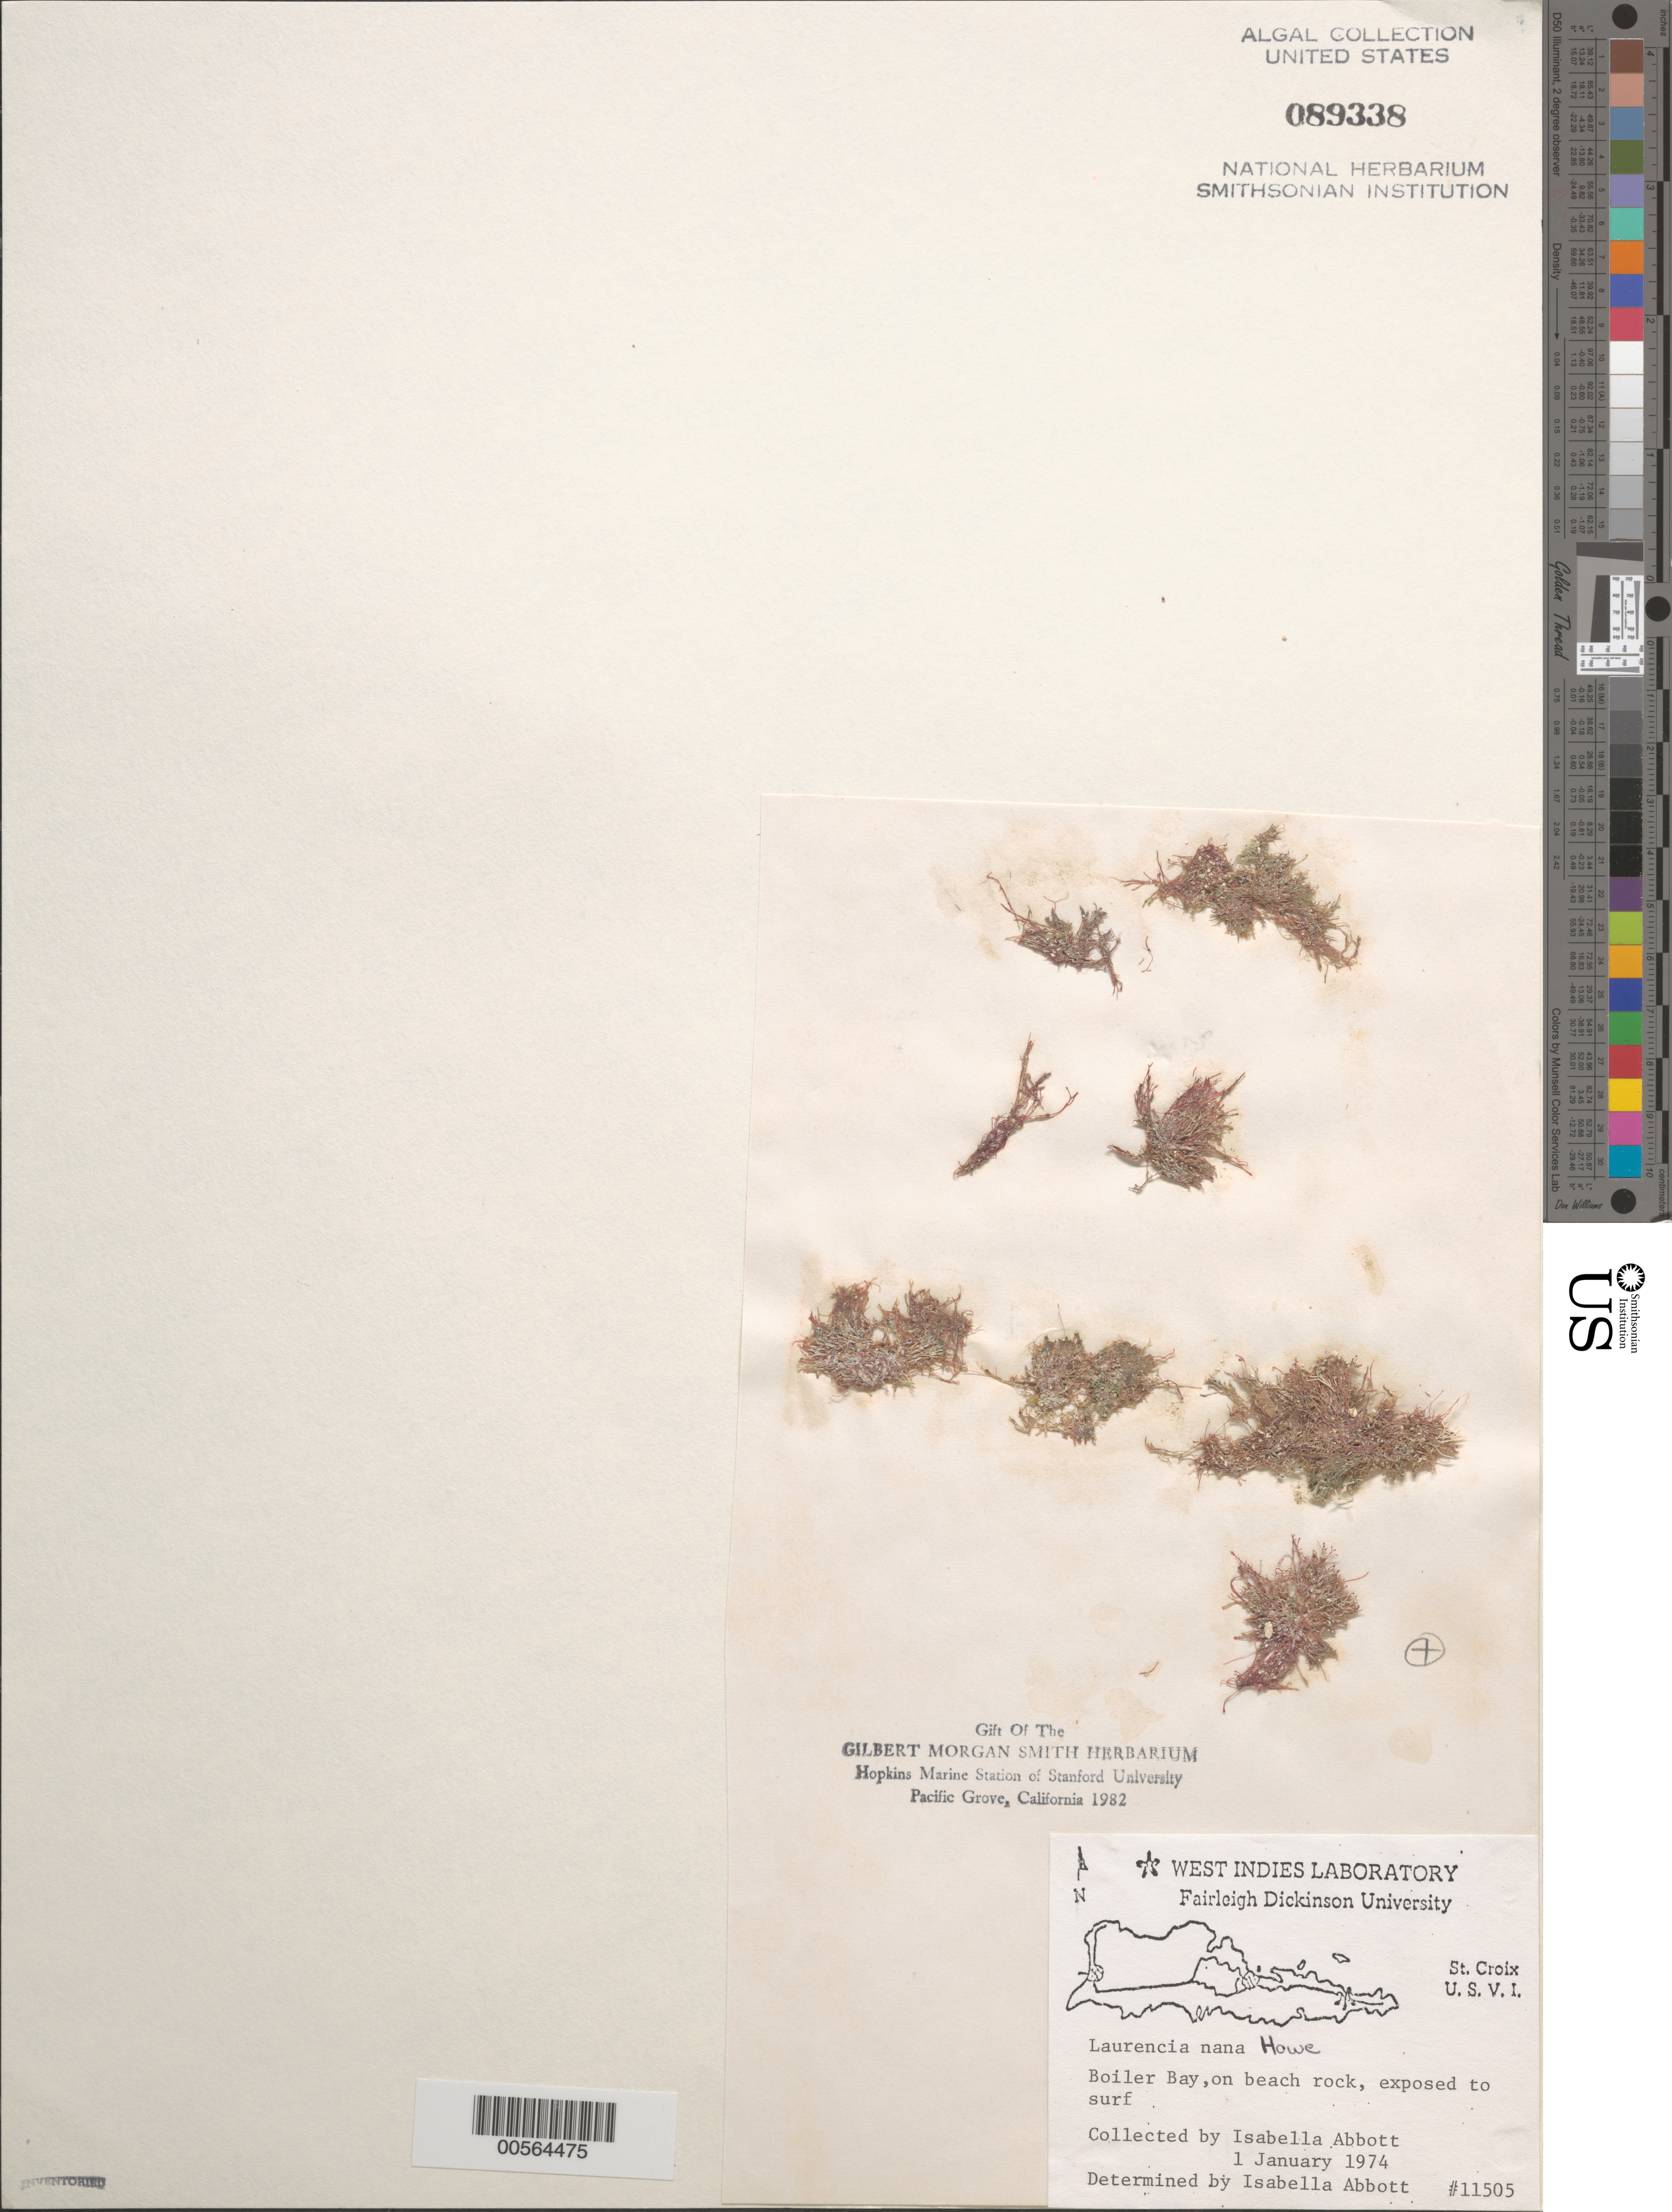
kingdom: Plantae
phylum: Rhodophyta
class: Florideophyceae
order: Ceramiales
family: Rhodomelaceae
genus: Laurencia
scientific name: Laurencia nana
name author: M. Howe in Britton & Millsp.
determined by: Abbott, Isabella A.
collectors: I. A. Abbott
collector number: IAA 11505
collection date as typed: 01 Jan 1974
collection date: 1974-01-01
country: U.S. Virgin Islands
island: St. Croix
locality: Boiler Bay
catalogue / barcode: US 89338